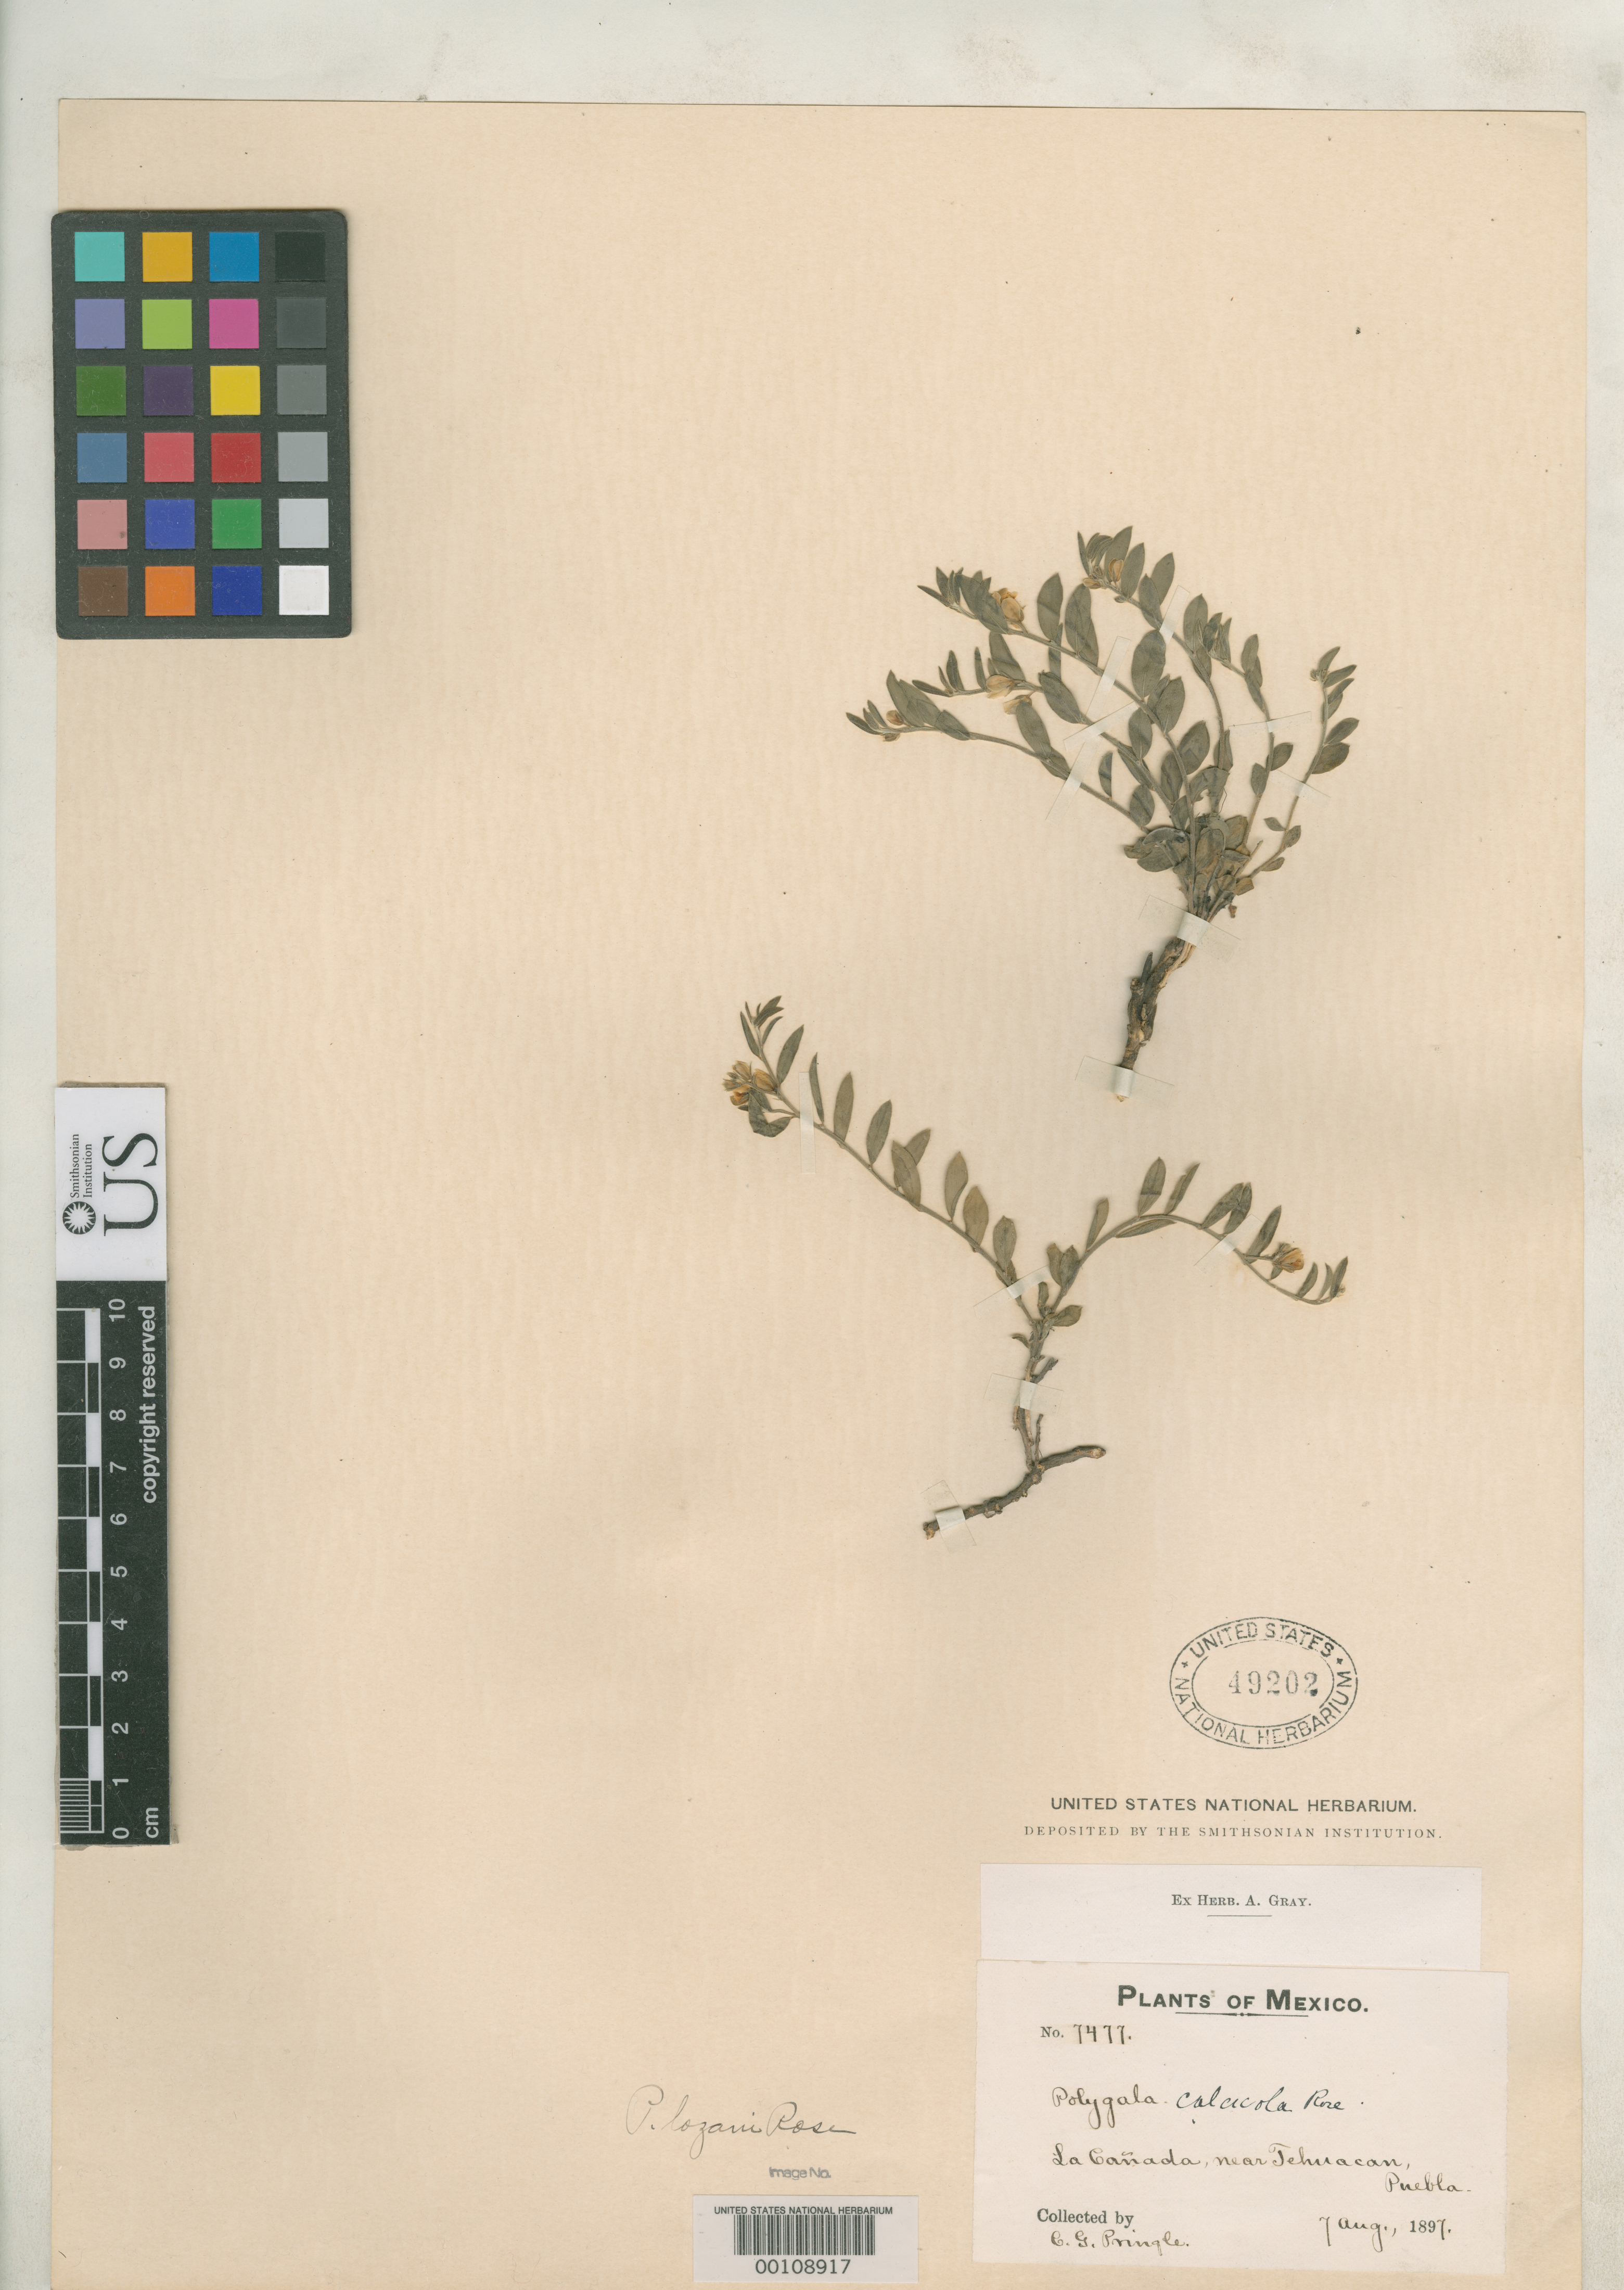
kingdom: Plantae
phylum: Tracheophyta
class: Magnoliopsida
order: Fabales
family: Polygalaceae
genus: Polygala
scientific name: Polygala calcicola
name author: Rose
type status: Isotype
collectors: C. G. Pringle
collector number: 7477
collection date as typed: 07 Aug 1897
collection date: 1897-08-07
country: Mexico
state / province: Puebla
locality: La Canada, near Tehuacan.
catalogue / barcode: US 49202